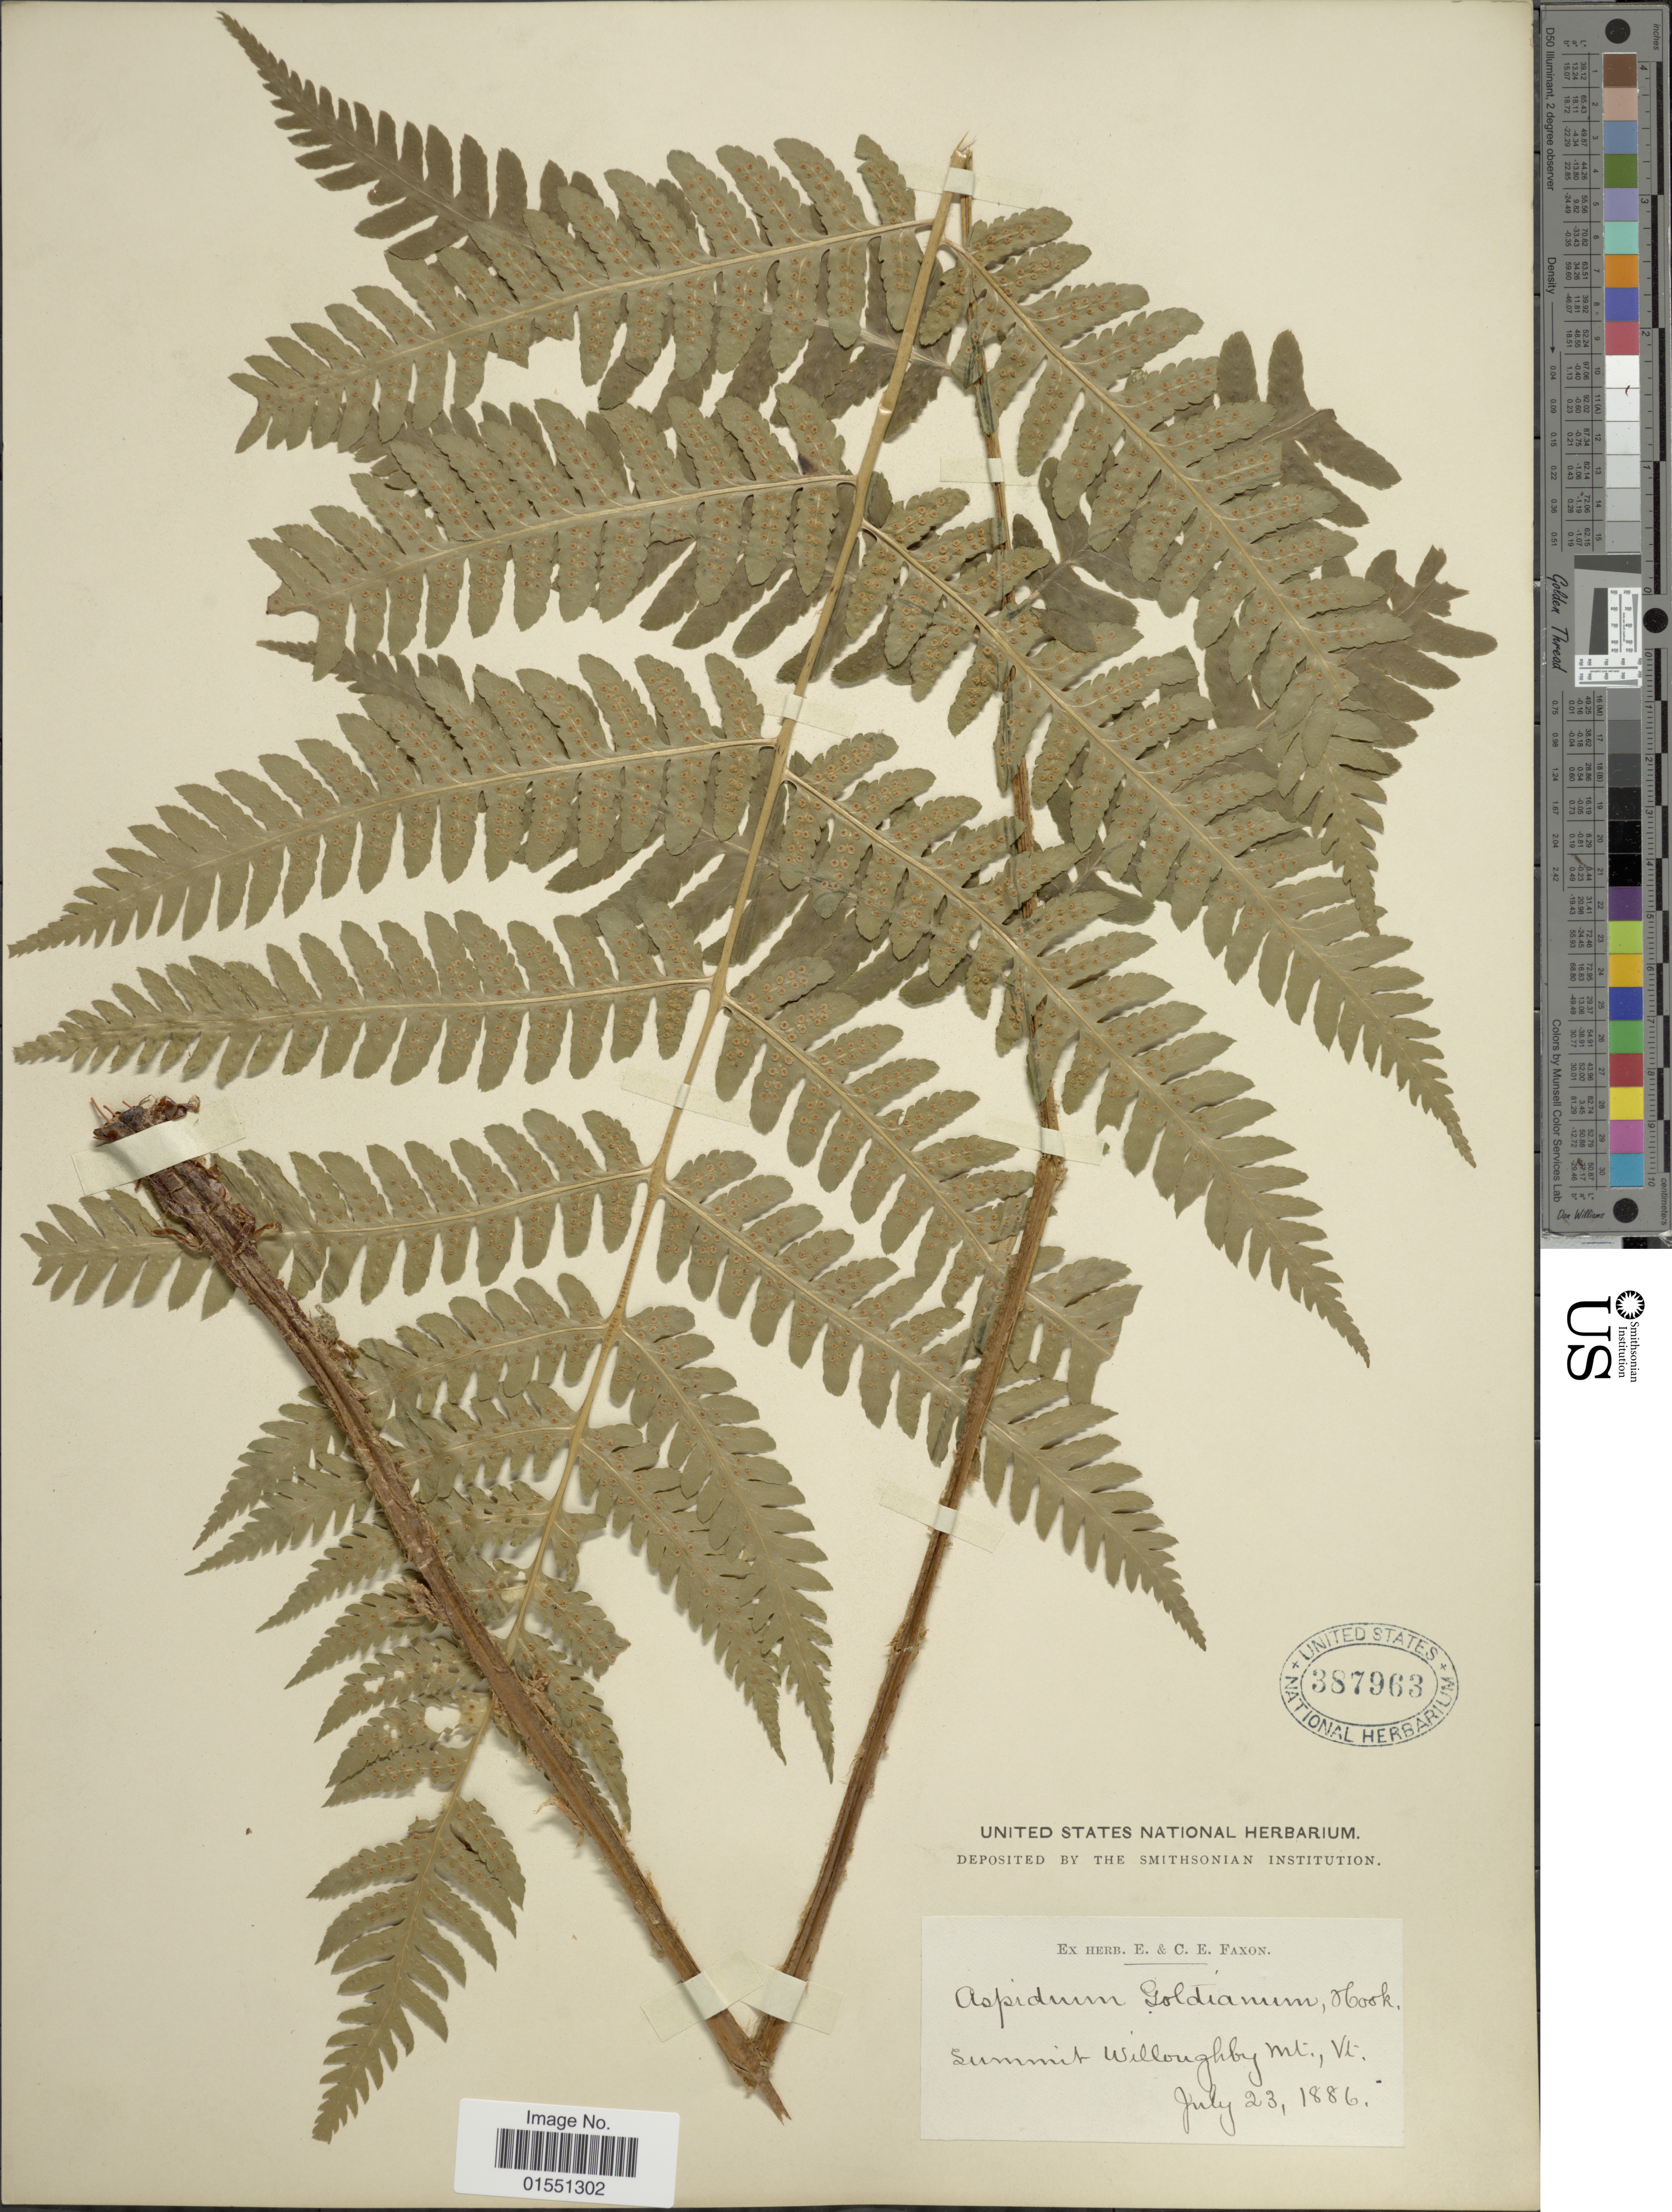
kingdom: Plantae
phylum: Tracheophyta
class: Polypodiopsida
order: Polypodiales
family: Dryopteridaceae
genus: Dryopteris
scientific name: Dryopteris goldiana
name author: (Hook. ex Goldie) A. Gray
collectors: ex herb. E. & C.E. Faxon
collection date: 1886-07-23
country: United States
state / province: Vermont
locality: Summit Willoughby Mt.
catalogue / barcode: US 387963